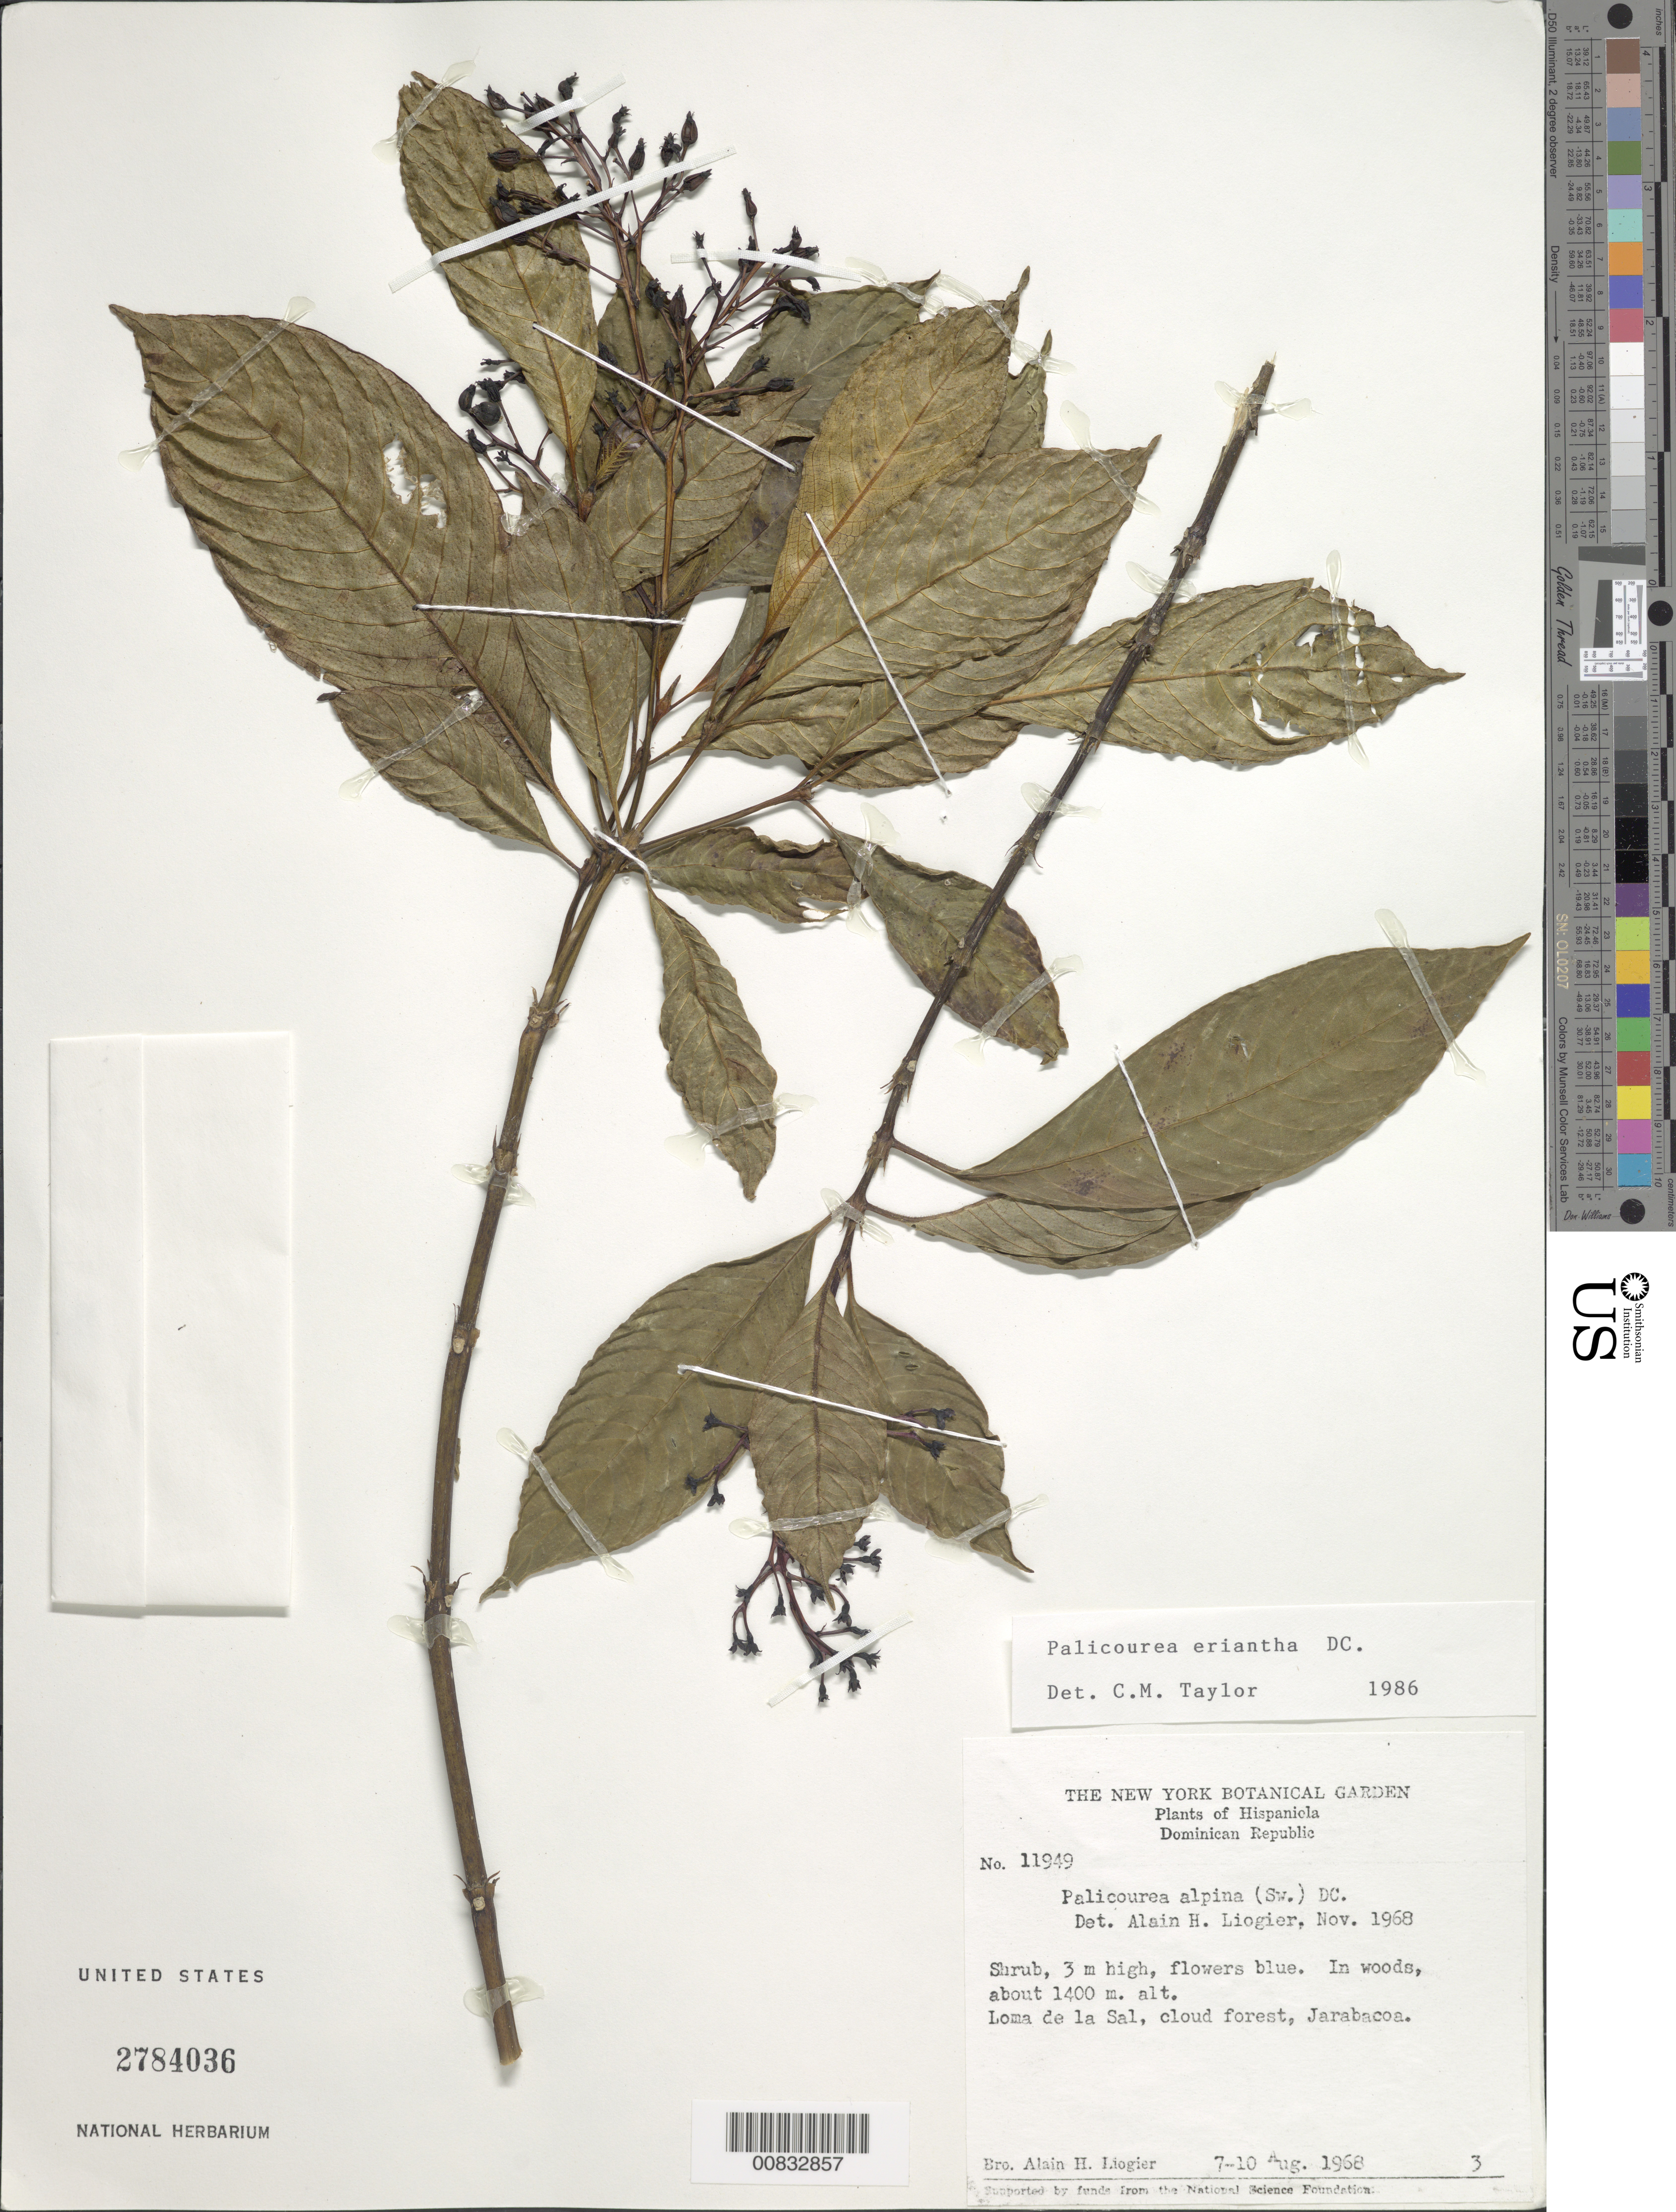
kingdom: Plantae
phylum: Tracheophyta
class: Magnoliopsida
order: Gentianales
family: Rubiaceae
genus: Palicourea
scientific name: Palicourea eriantha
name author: DC.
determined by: Taylor, Charlotte M.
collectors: A. H. Liogier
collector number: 11949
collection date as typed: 07 Aug 1968 to 10 Aug 1968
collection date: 1968-08-07/1968-08-10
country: Dominican Republic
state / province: La Vega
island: Hispaniola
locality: Loma de la Sal, Jarabacoa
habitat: In woods of cloud forest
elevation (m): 1400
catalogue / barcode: US 2784036